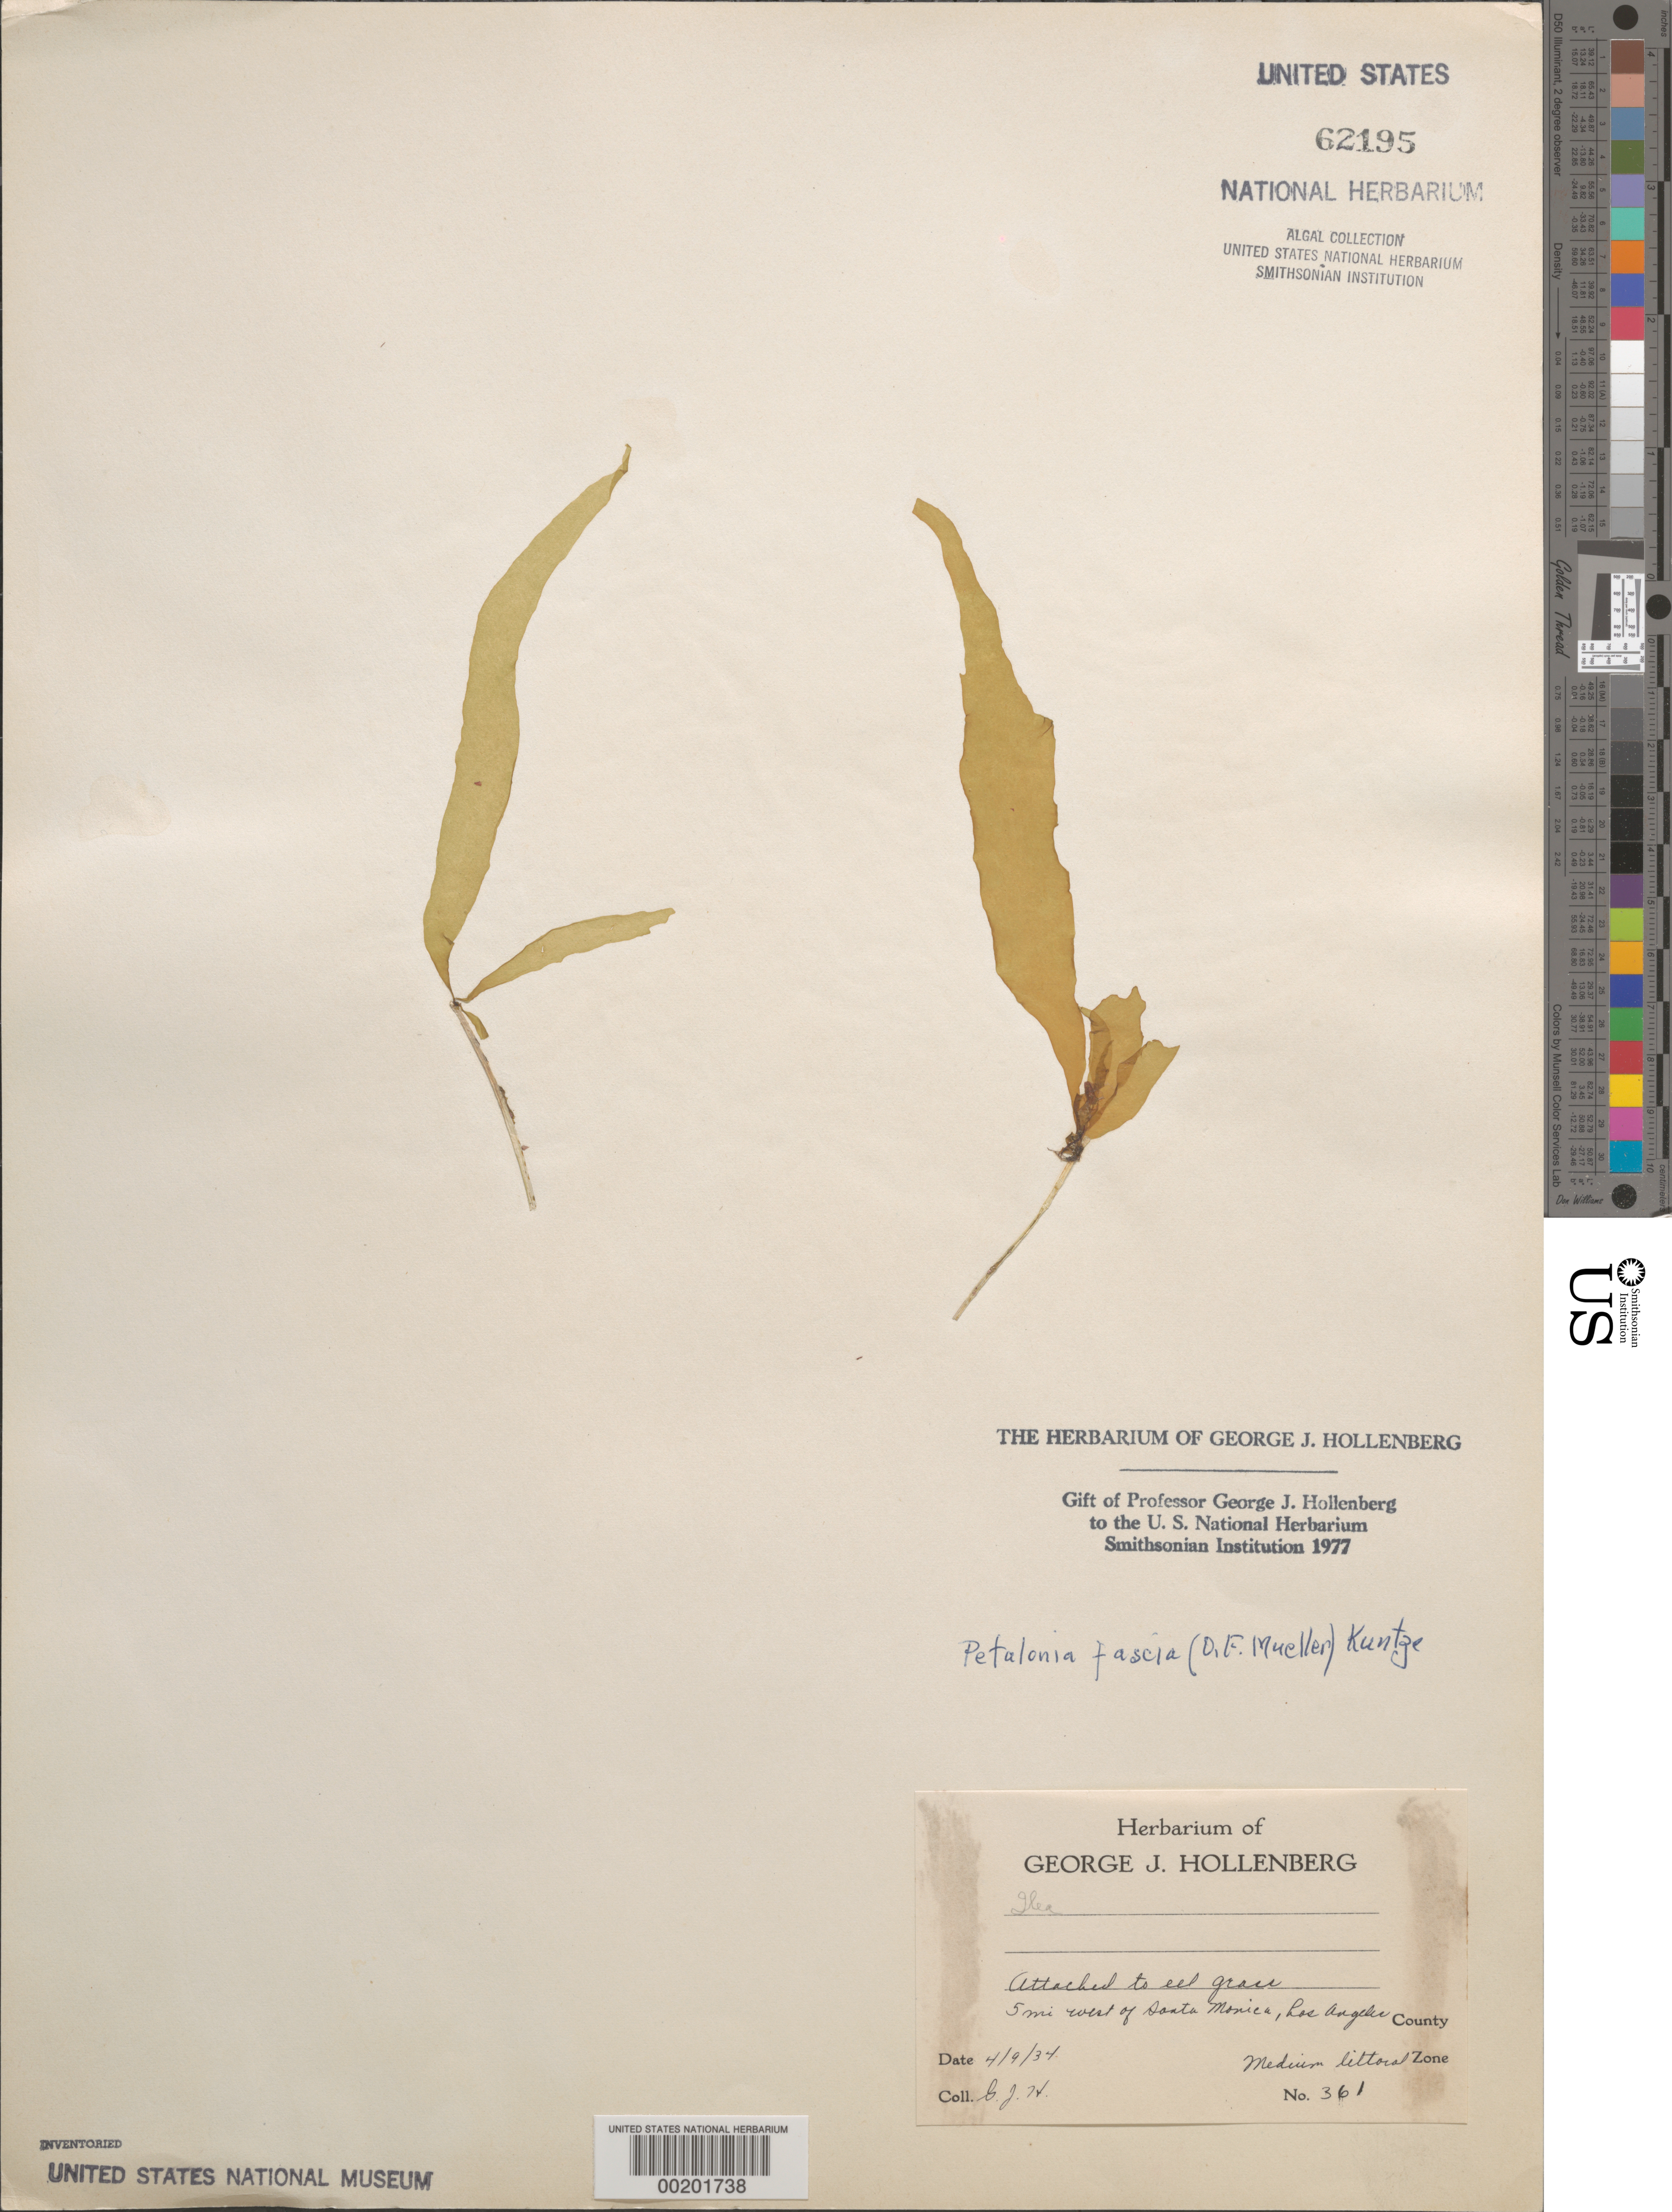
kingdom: Chromista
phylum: Ochrophyta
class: Phaeophyceae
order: Scytosiphonales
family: Scytosiphonaceae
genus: Petalonia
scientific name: Petalonia fascia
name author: (O.F. Müller) Kuntze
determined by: Hollenberg, George J.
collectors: G. Hollenberg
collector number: GJH 361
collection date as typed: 09 Apr 1934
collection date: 1934-04-09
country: United States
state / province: California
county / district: Los Angeles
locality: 5 miles west of Santa Monica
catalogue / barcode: US 62195